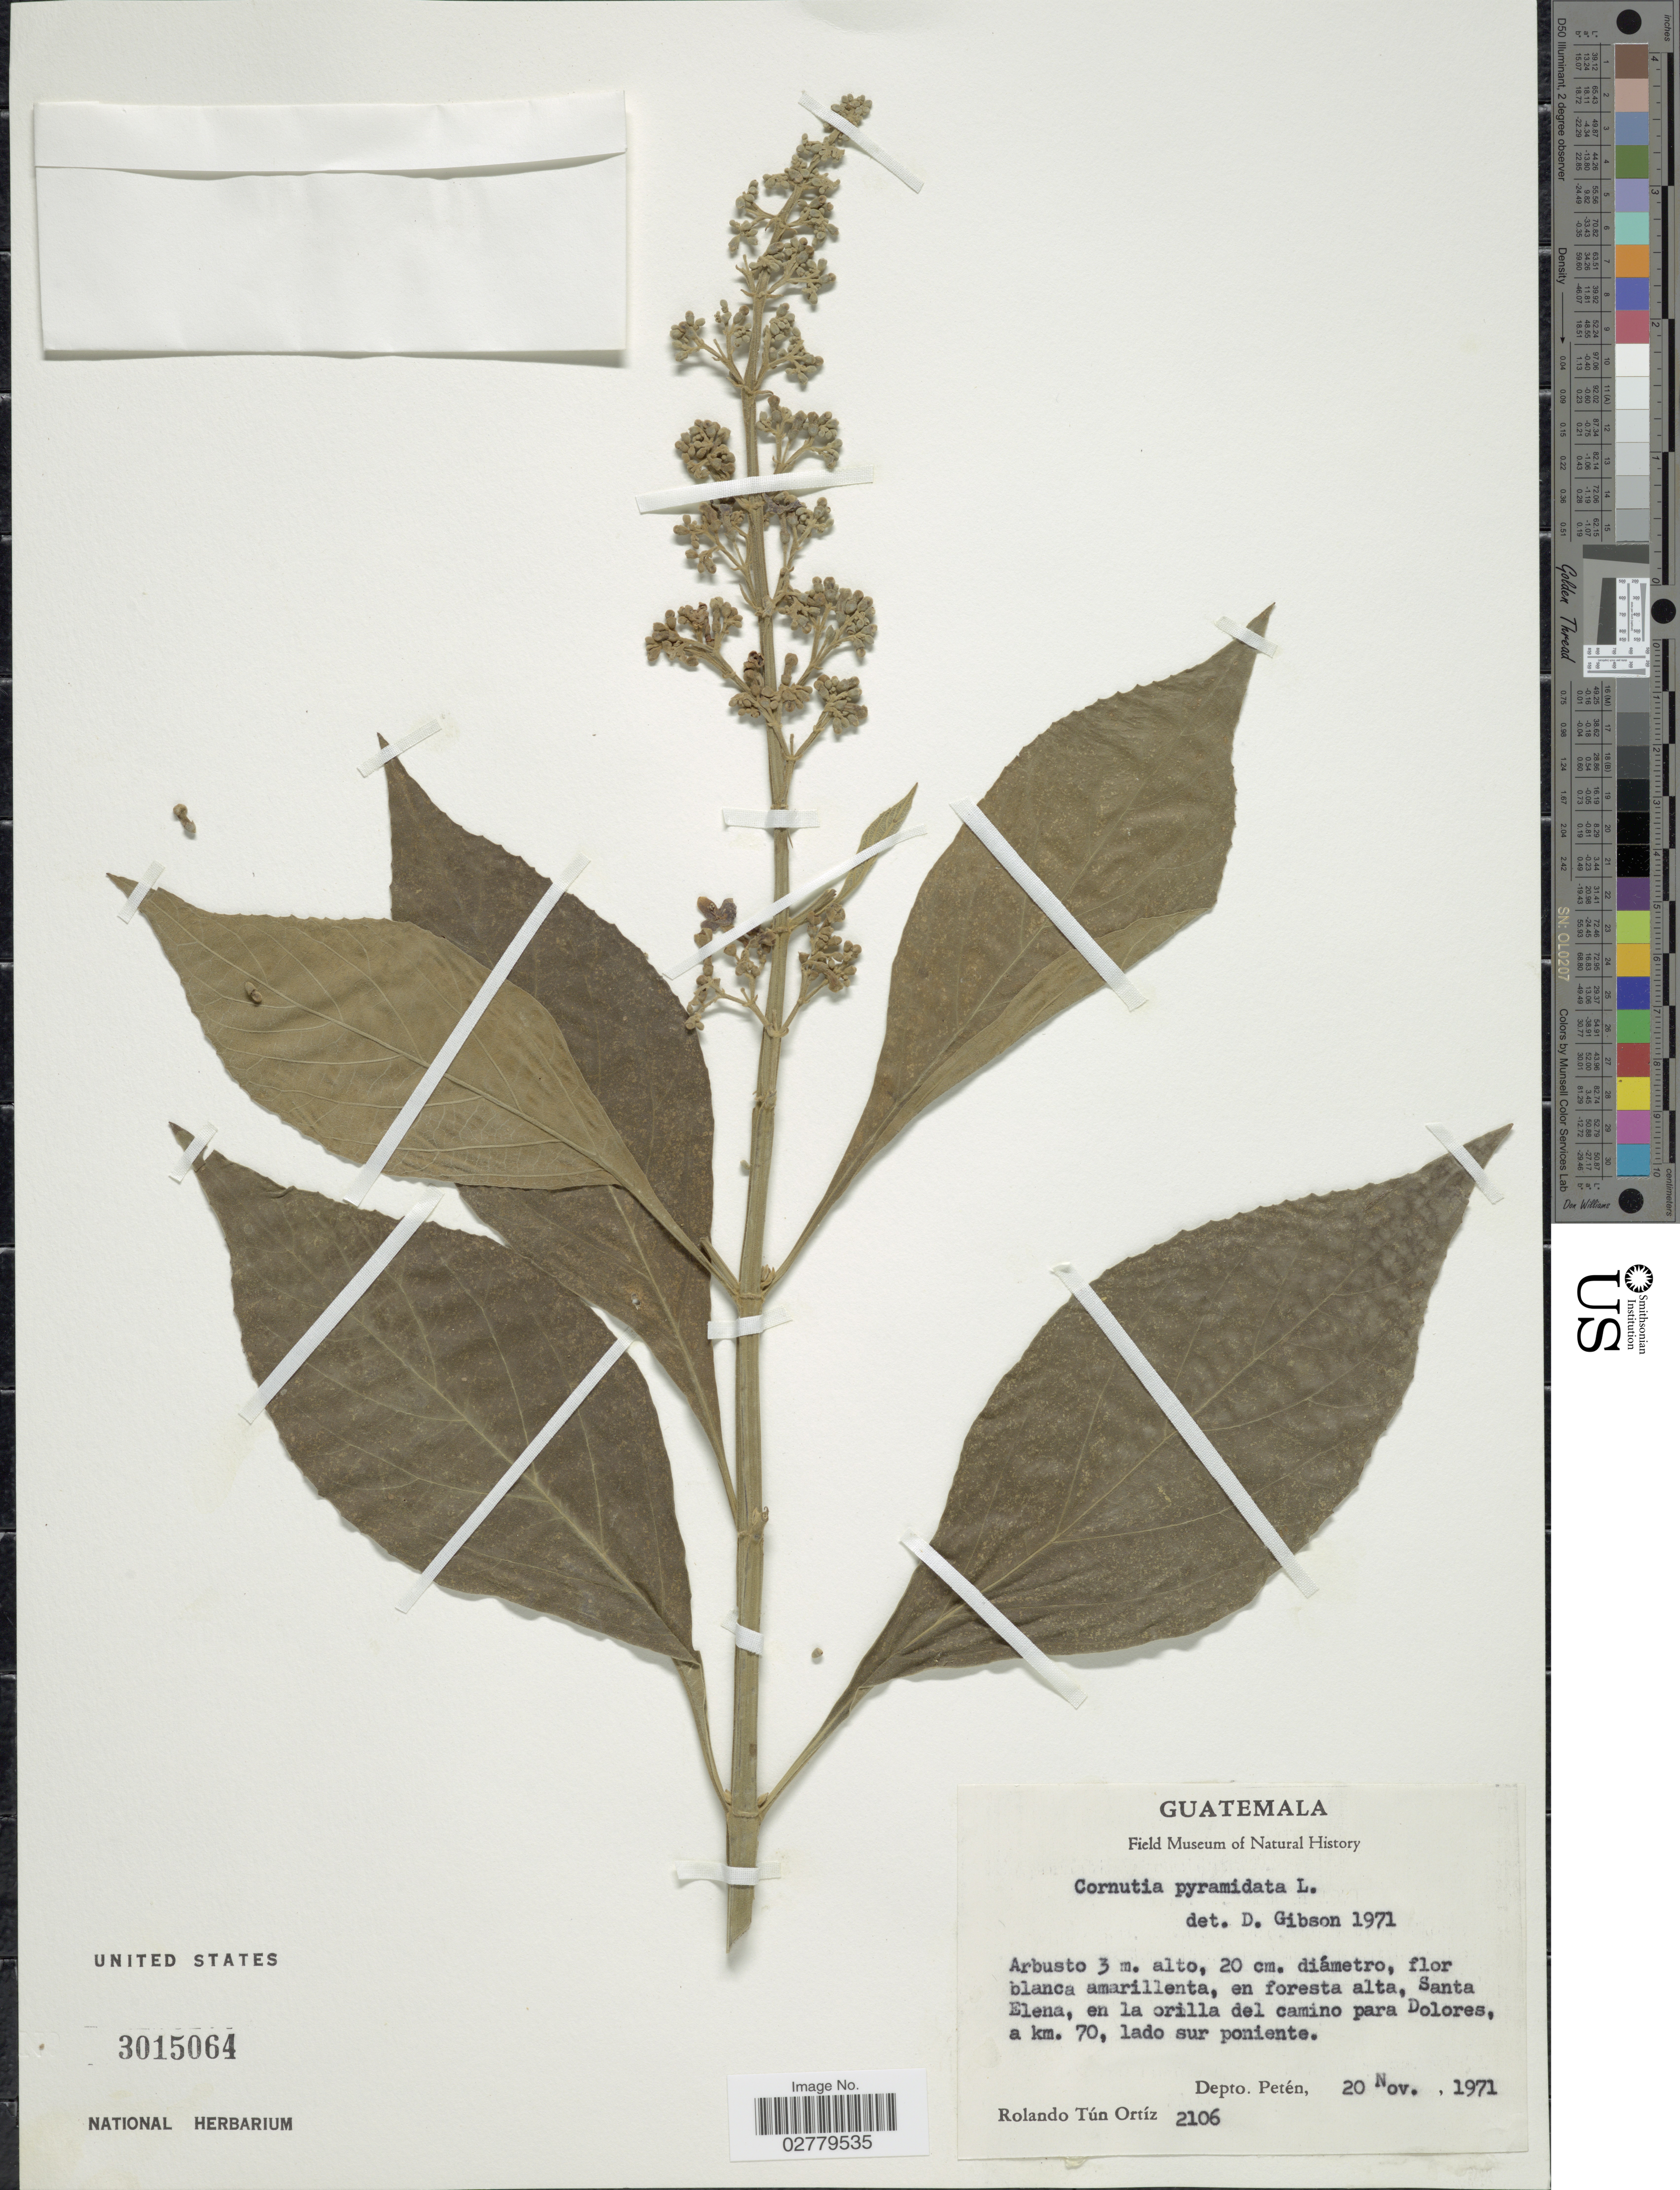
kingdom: Plantae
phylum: Tracheophyta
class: Magnoliopsida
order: Lamiales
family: Lamiaceae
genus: Cornutia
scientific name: Cornutia pyramidata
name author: L.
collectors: R. Tún Ortíz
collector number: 2106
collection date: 1971-11-20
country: Guatemala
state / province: El Petén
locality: Santa Elena, en la orilla del camino para Dolores, a km. 70, lado sur poniente. Depto. Petén.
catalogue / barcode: US 3015064